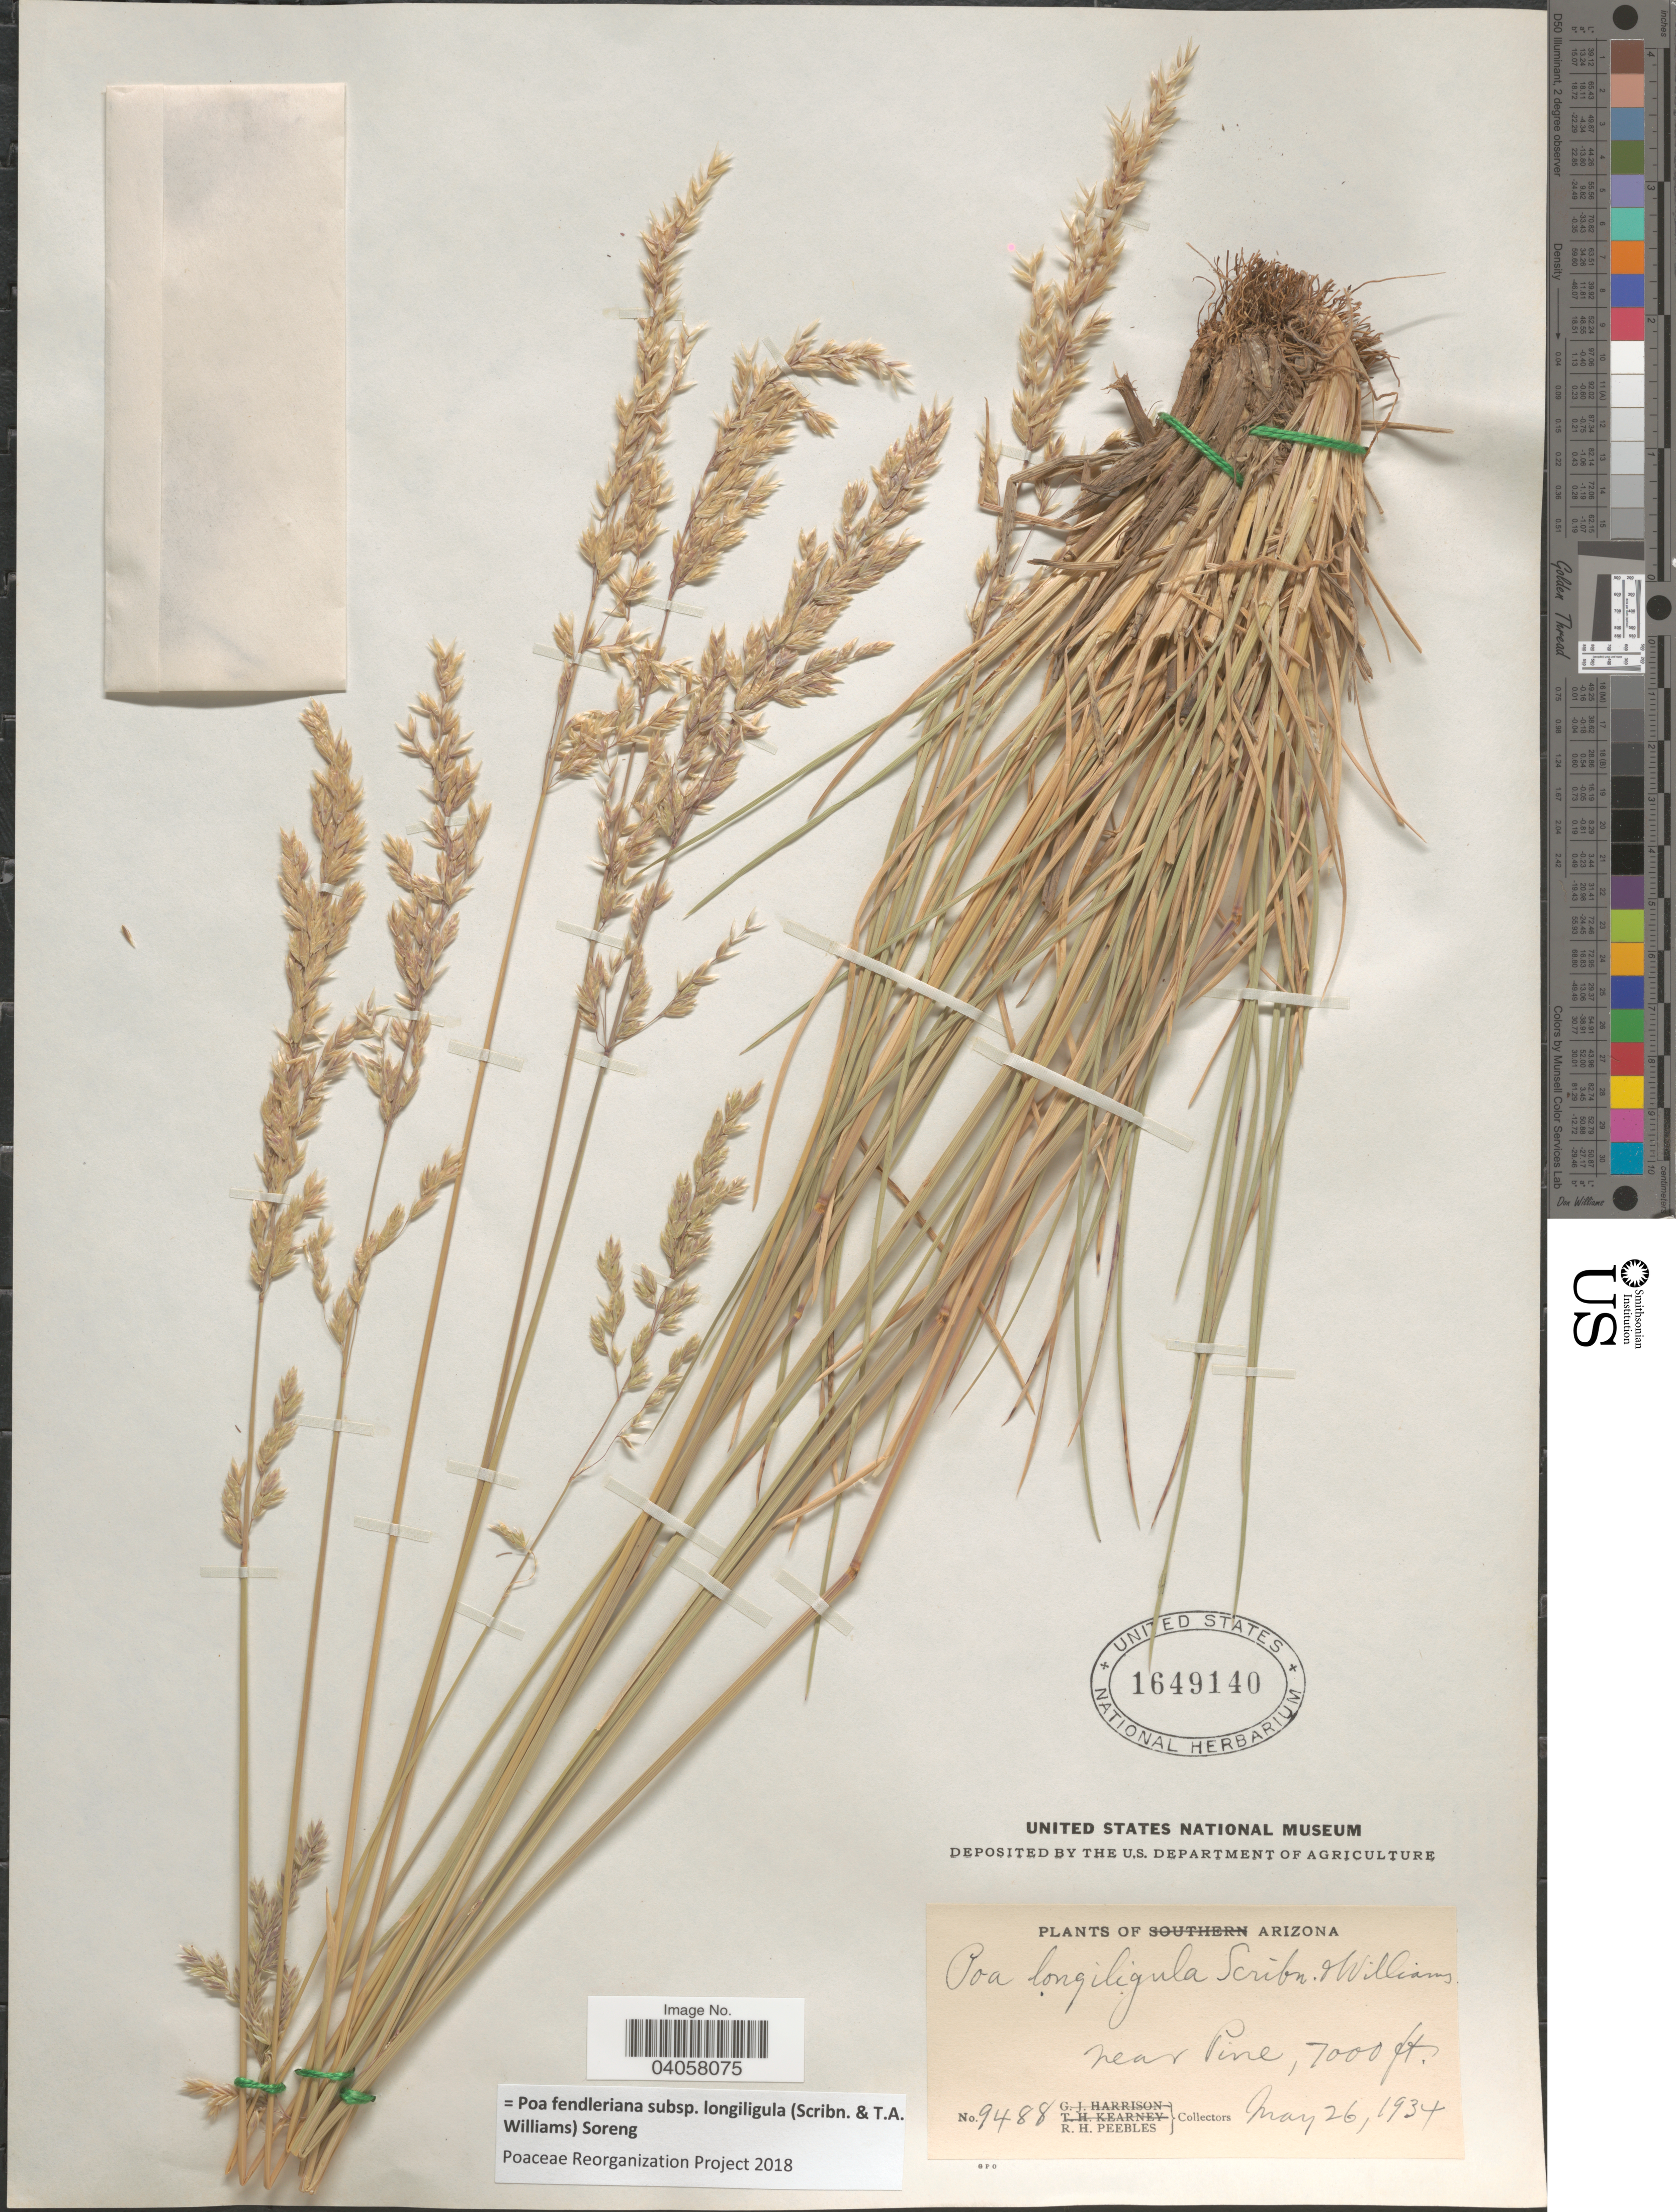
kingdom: Plantae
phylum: Tracheophyta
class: Liliopsida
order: Poales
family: Poaceae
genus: Poa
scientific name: Poa fendleriana subsp. longiligula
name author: (Scribn. & T.A. Williams) Soreng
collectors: R. H. Peebles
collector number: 9488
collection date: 1934-05-26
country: United States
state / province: Arizona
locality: Near Pine.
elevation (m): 2134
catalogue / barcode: US 1649140